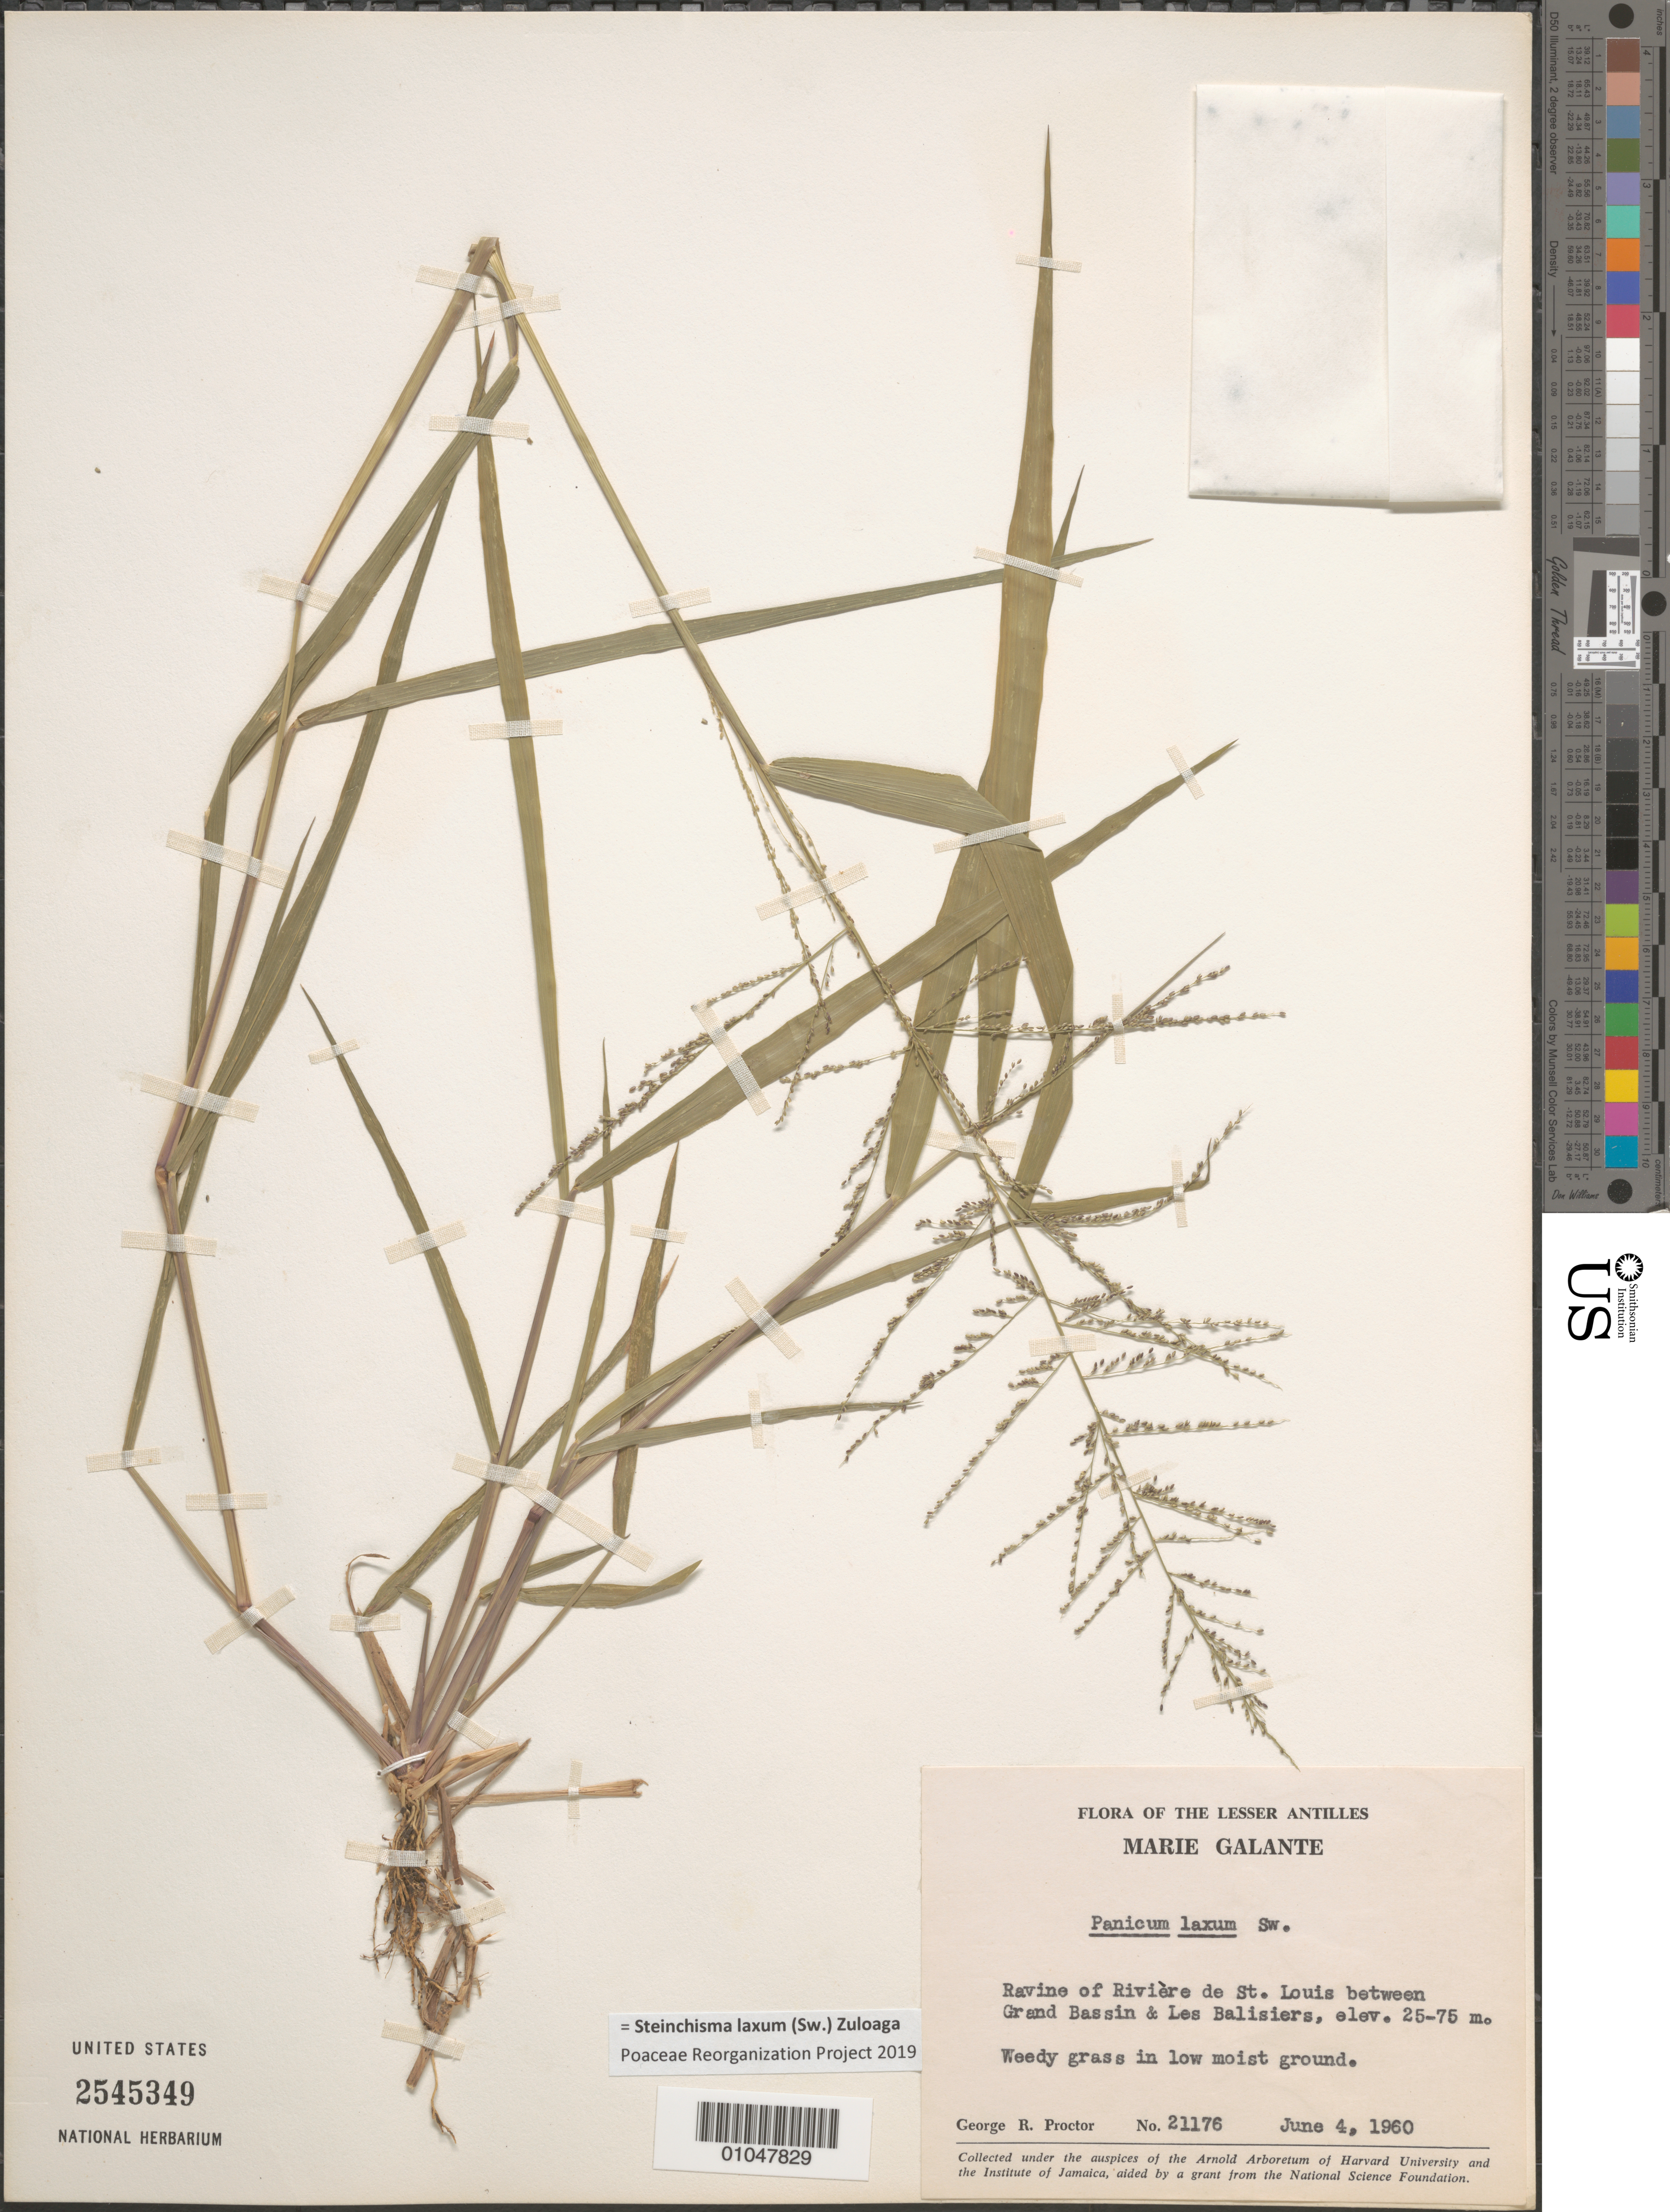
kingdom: Plantae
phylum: Tracheophyta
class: Liliopsida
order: Poales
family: Poaceae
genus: Panicum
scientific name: Panicum laxum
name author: Sw.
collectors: G. R. Proctor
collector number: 21176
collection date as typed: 04 Jun 1960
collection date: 1960-06-04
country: Guadeloupe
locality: Marie Galante, ravine of Riviere de St. Louis between Grand Bassin and Les Balisiers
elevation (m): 25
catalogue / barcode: US 2545349